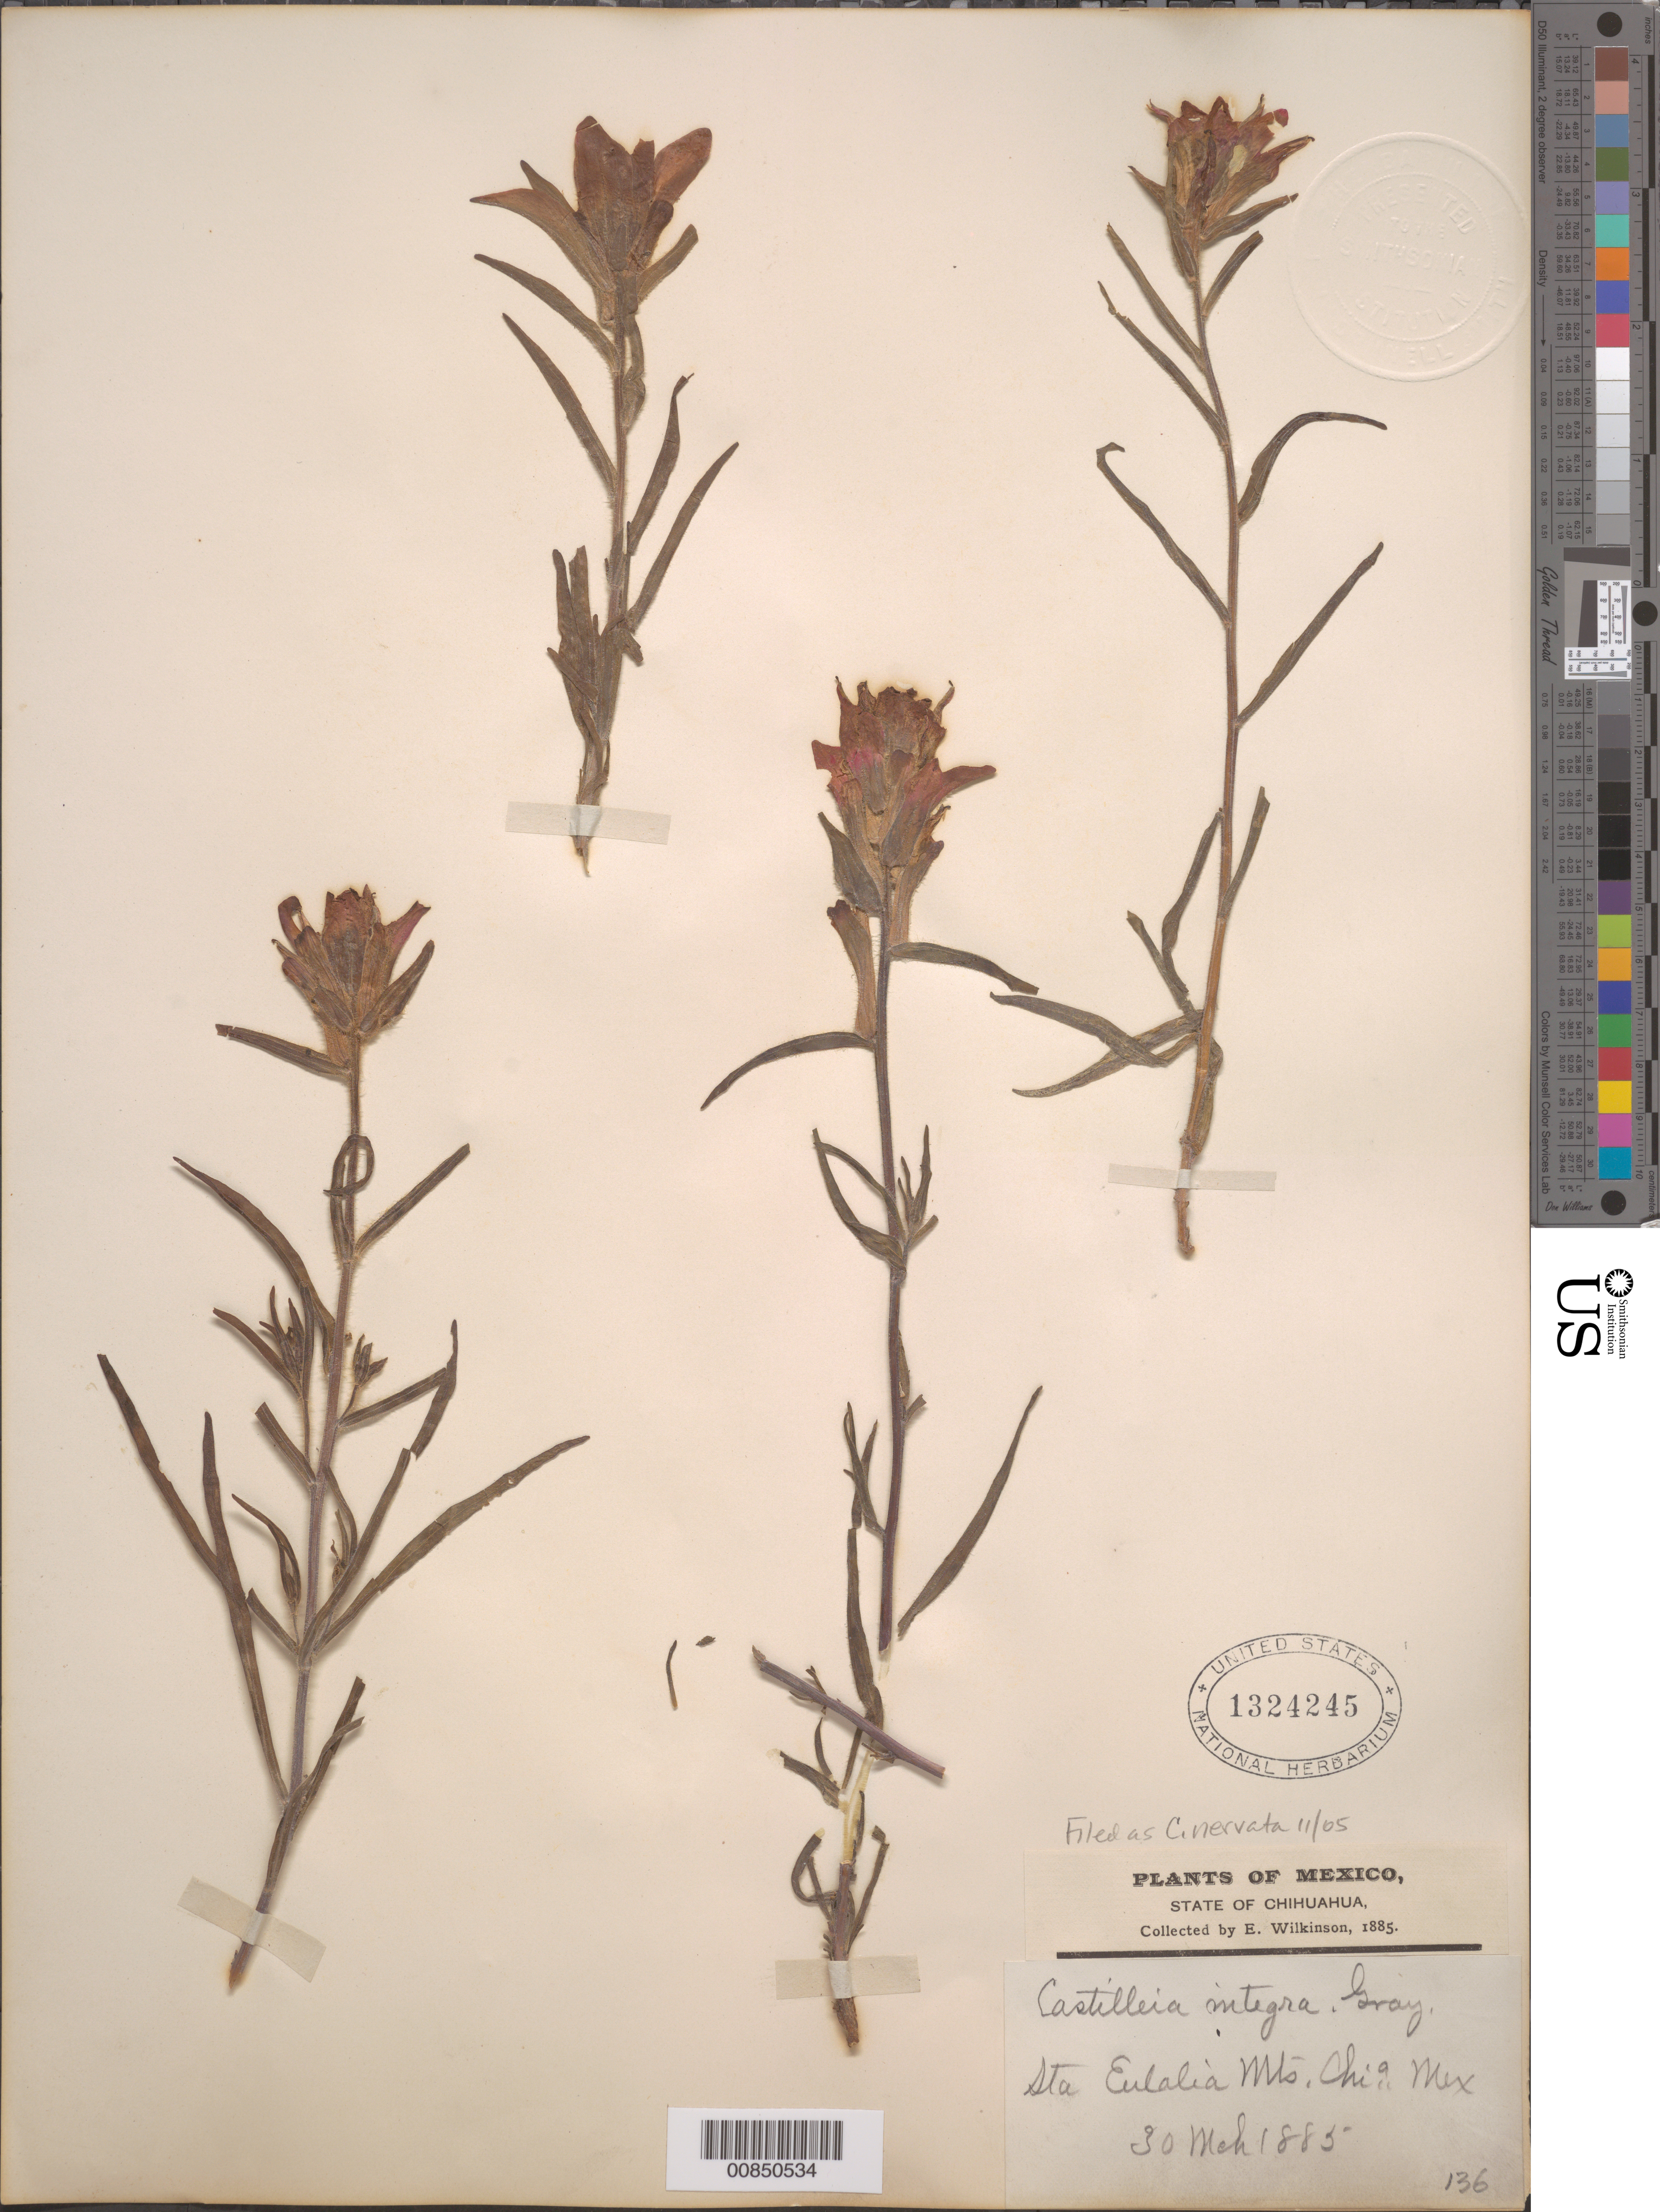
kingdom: Plantae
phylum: Tracheophyta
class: Magnoliopsida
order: Lamiales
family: Orobanchaceae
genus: Castilleja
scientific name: Castilleja nervata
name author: Eastw.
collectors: E. Wilkinson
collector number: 136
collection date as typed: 30 Mar 1885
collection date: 1885-03-30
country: Mexico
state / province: Chihuahua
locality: Sta. Eulalia Mts, Chihuahua.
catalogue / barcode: US 1324245